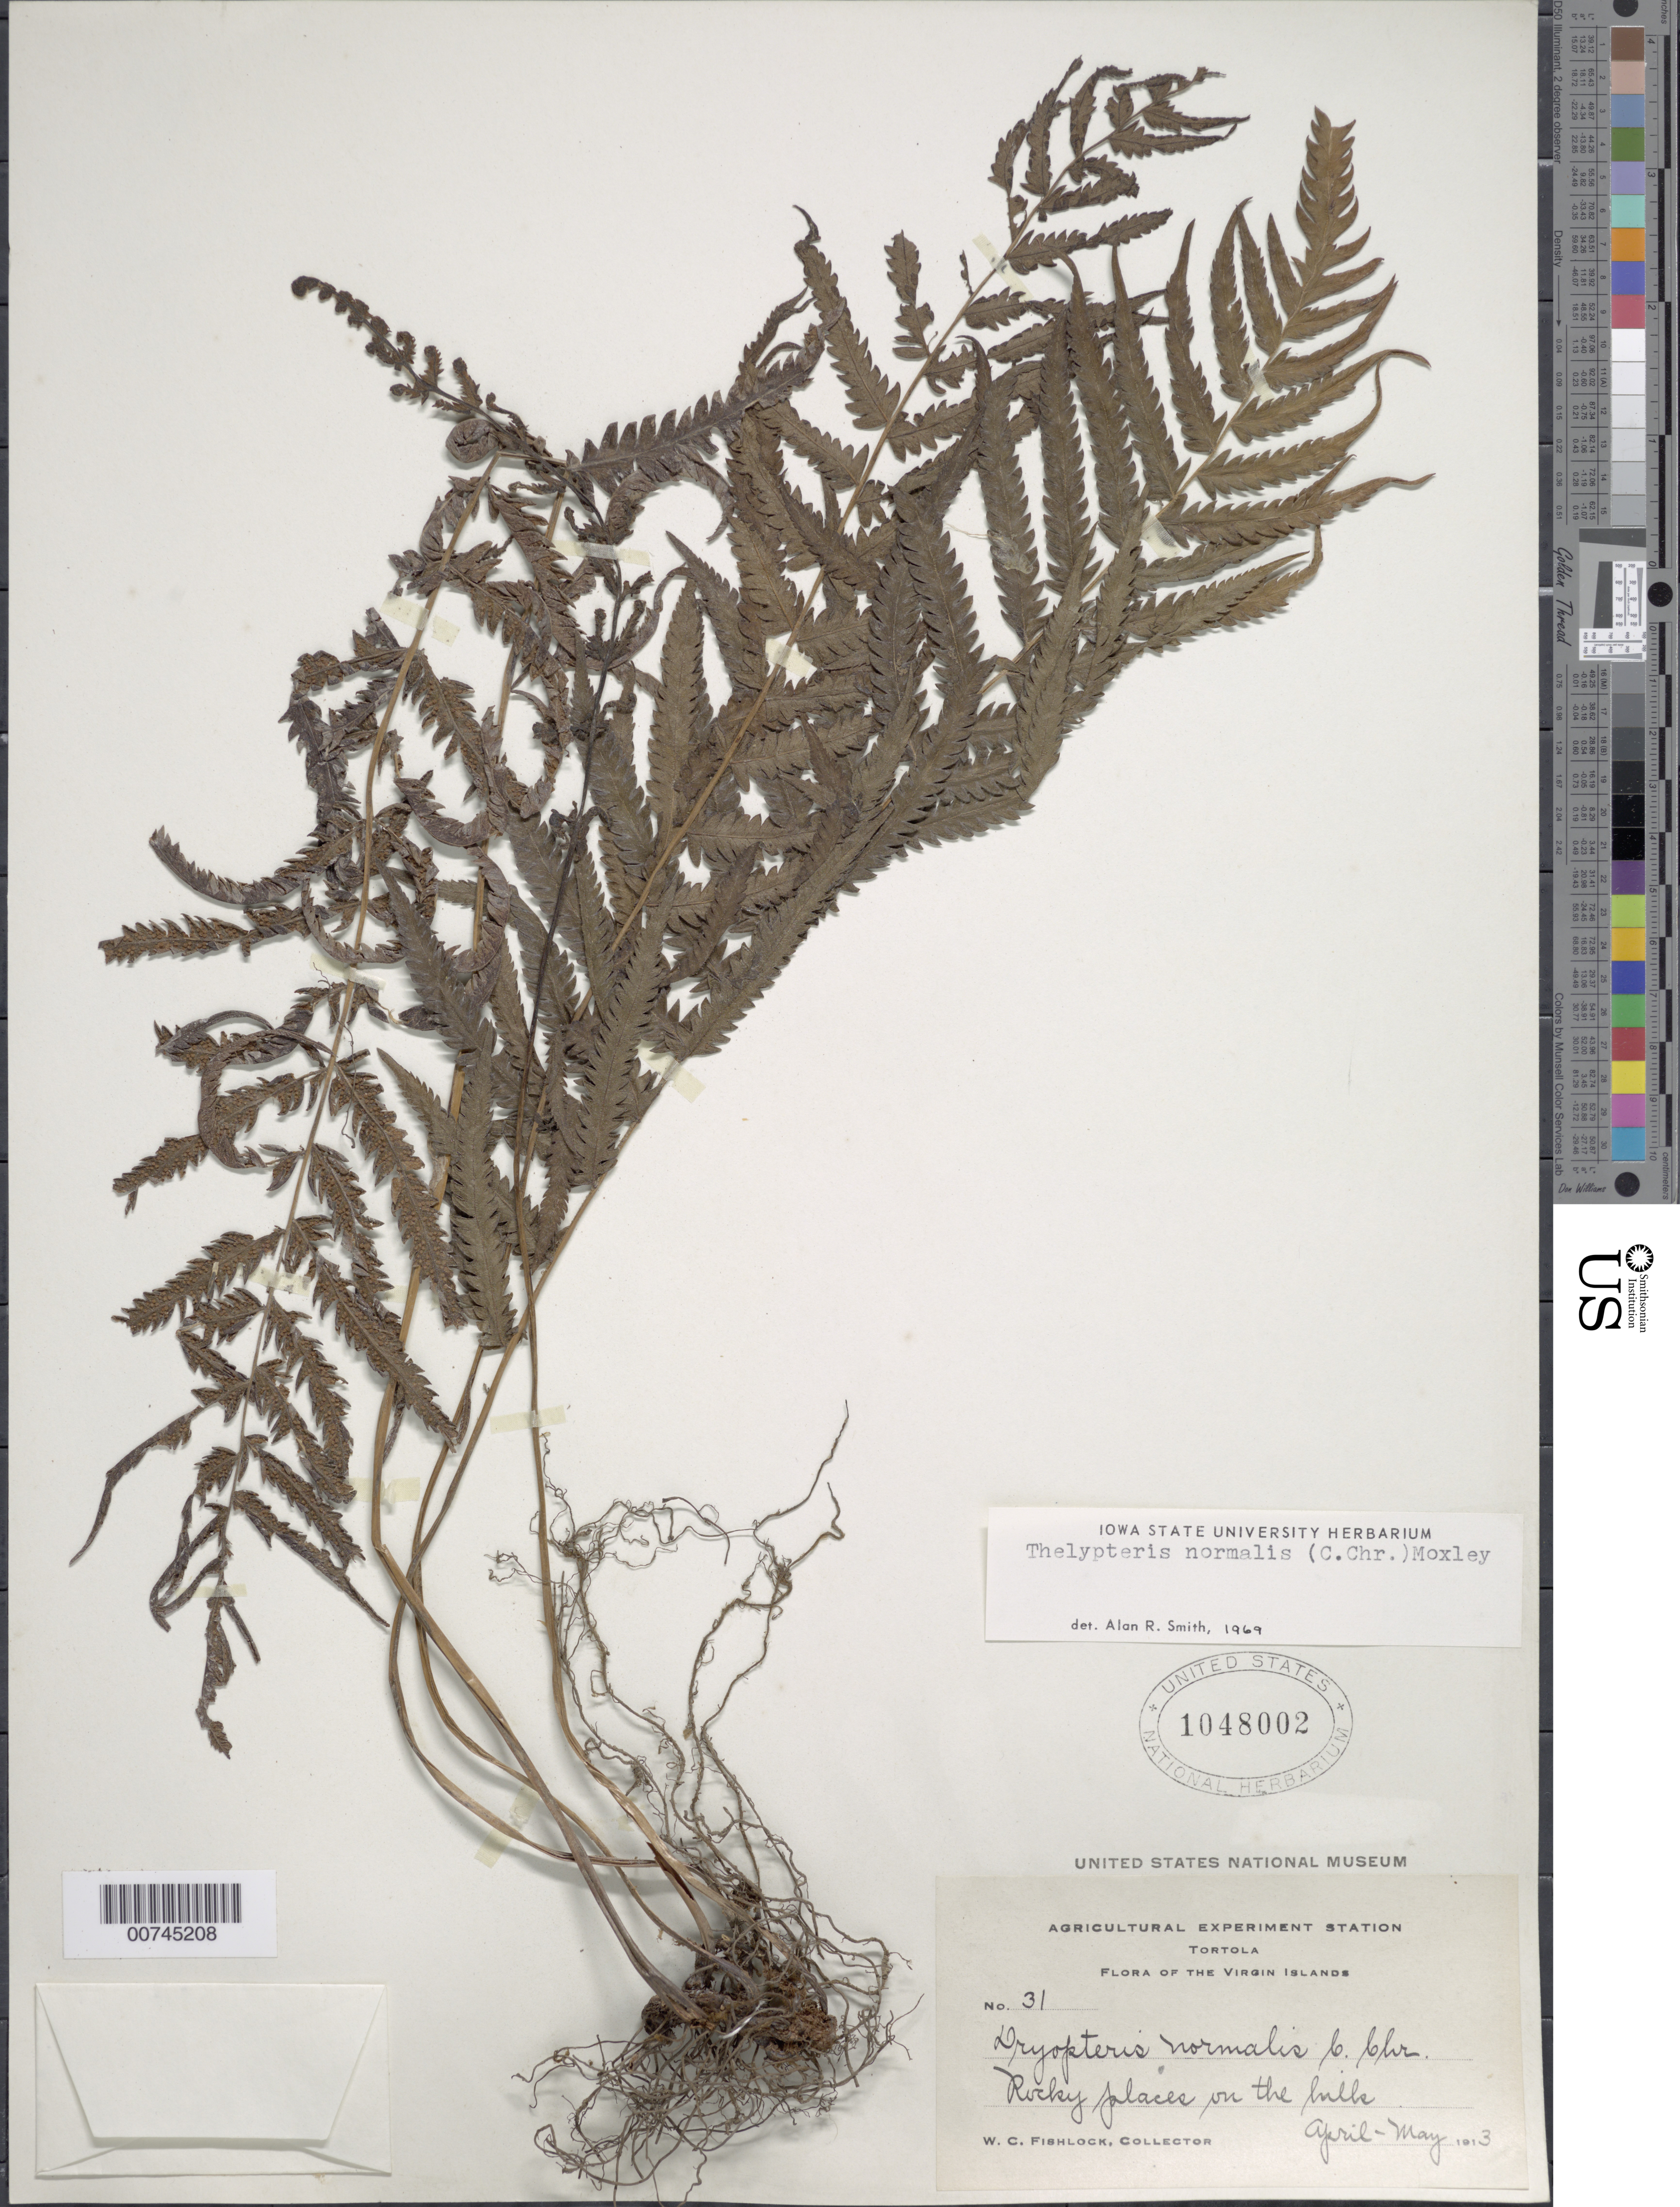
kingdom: Plantae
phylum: Tracheophyta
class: Polypodiopsida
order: Polypodiales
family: Thelypteridaceae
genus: Christella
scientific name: Christella kunthii comb. ined.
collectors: W. Fishlock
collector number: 31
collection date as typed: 1913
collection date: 1913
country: U.S. Virgin Islands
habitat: Rocky places on the hills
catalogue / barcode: US 1048002